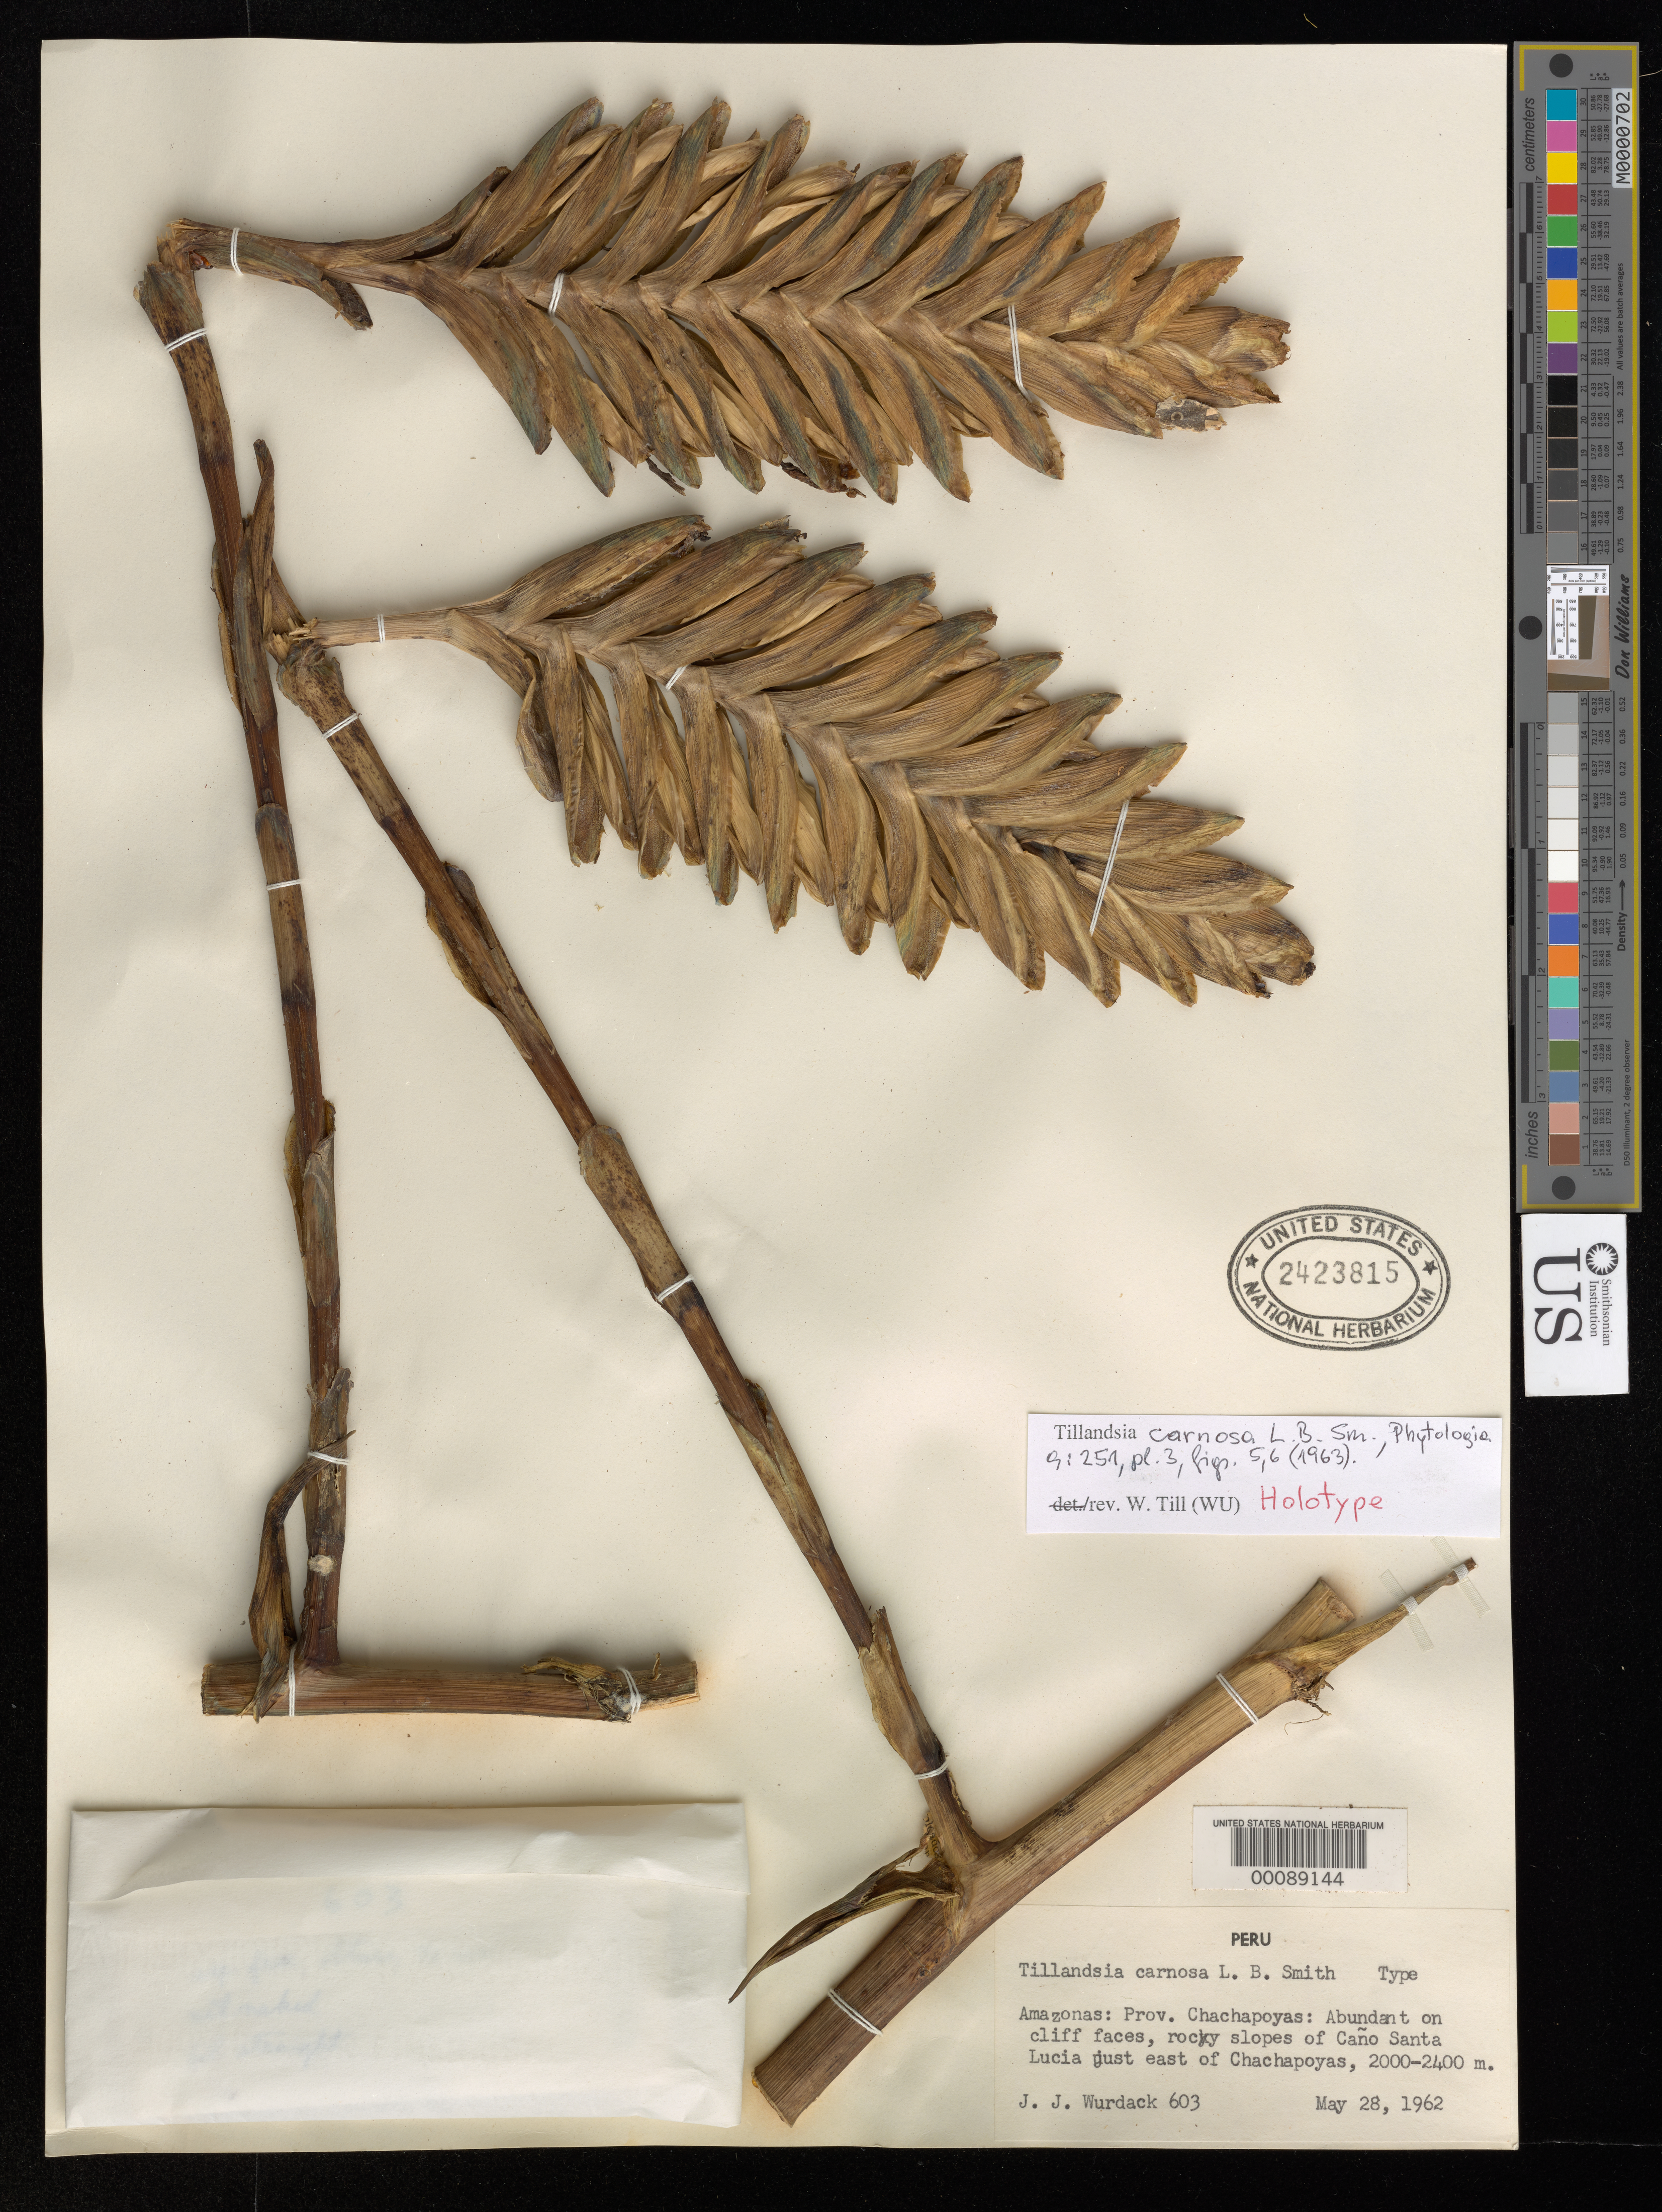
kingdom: Plantae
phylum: Tracheophyta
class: Liliopsida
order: Poales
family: Bromeliaceae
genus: Tillandsia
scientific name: Tillandsia carnosa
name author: L.B. Sm.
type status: Holotype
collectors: J. J. Wurdack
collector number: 603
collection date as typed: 28 May 1962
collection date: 1962-05-28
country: Peru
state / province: Amazonas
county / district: Chachapoyas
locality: on slopes of Caño Santa Lucía, east of Chachapoyas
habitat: Abundant on cliff faces, rocky slopes.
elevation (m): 2000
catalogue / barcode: US 2423815